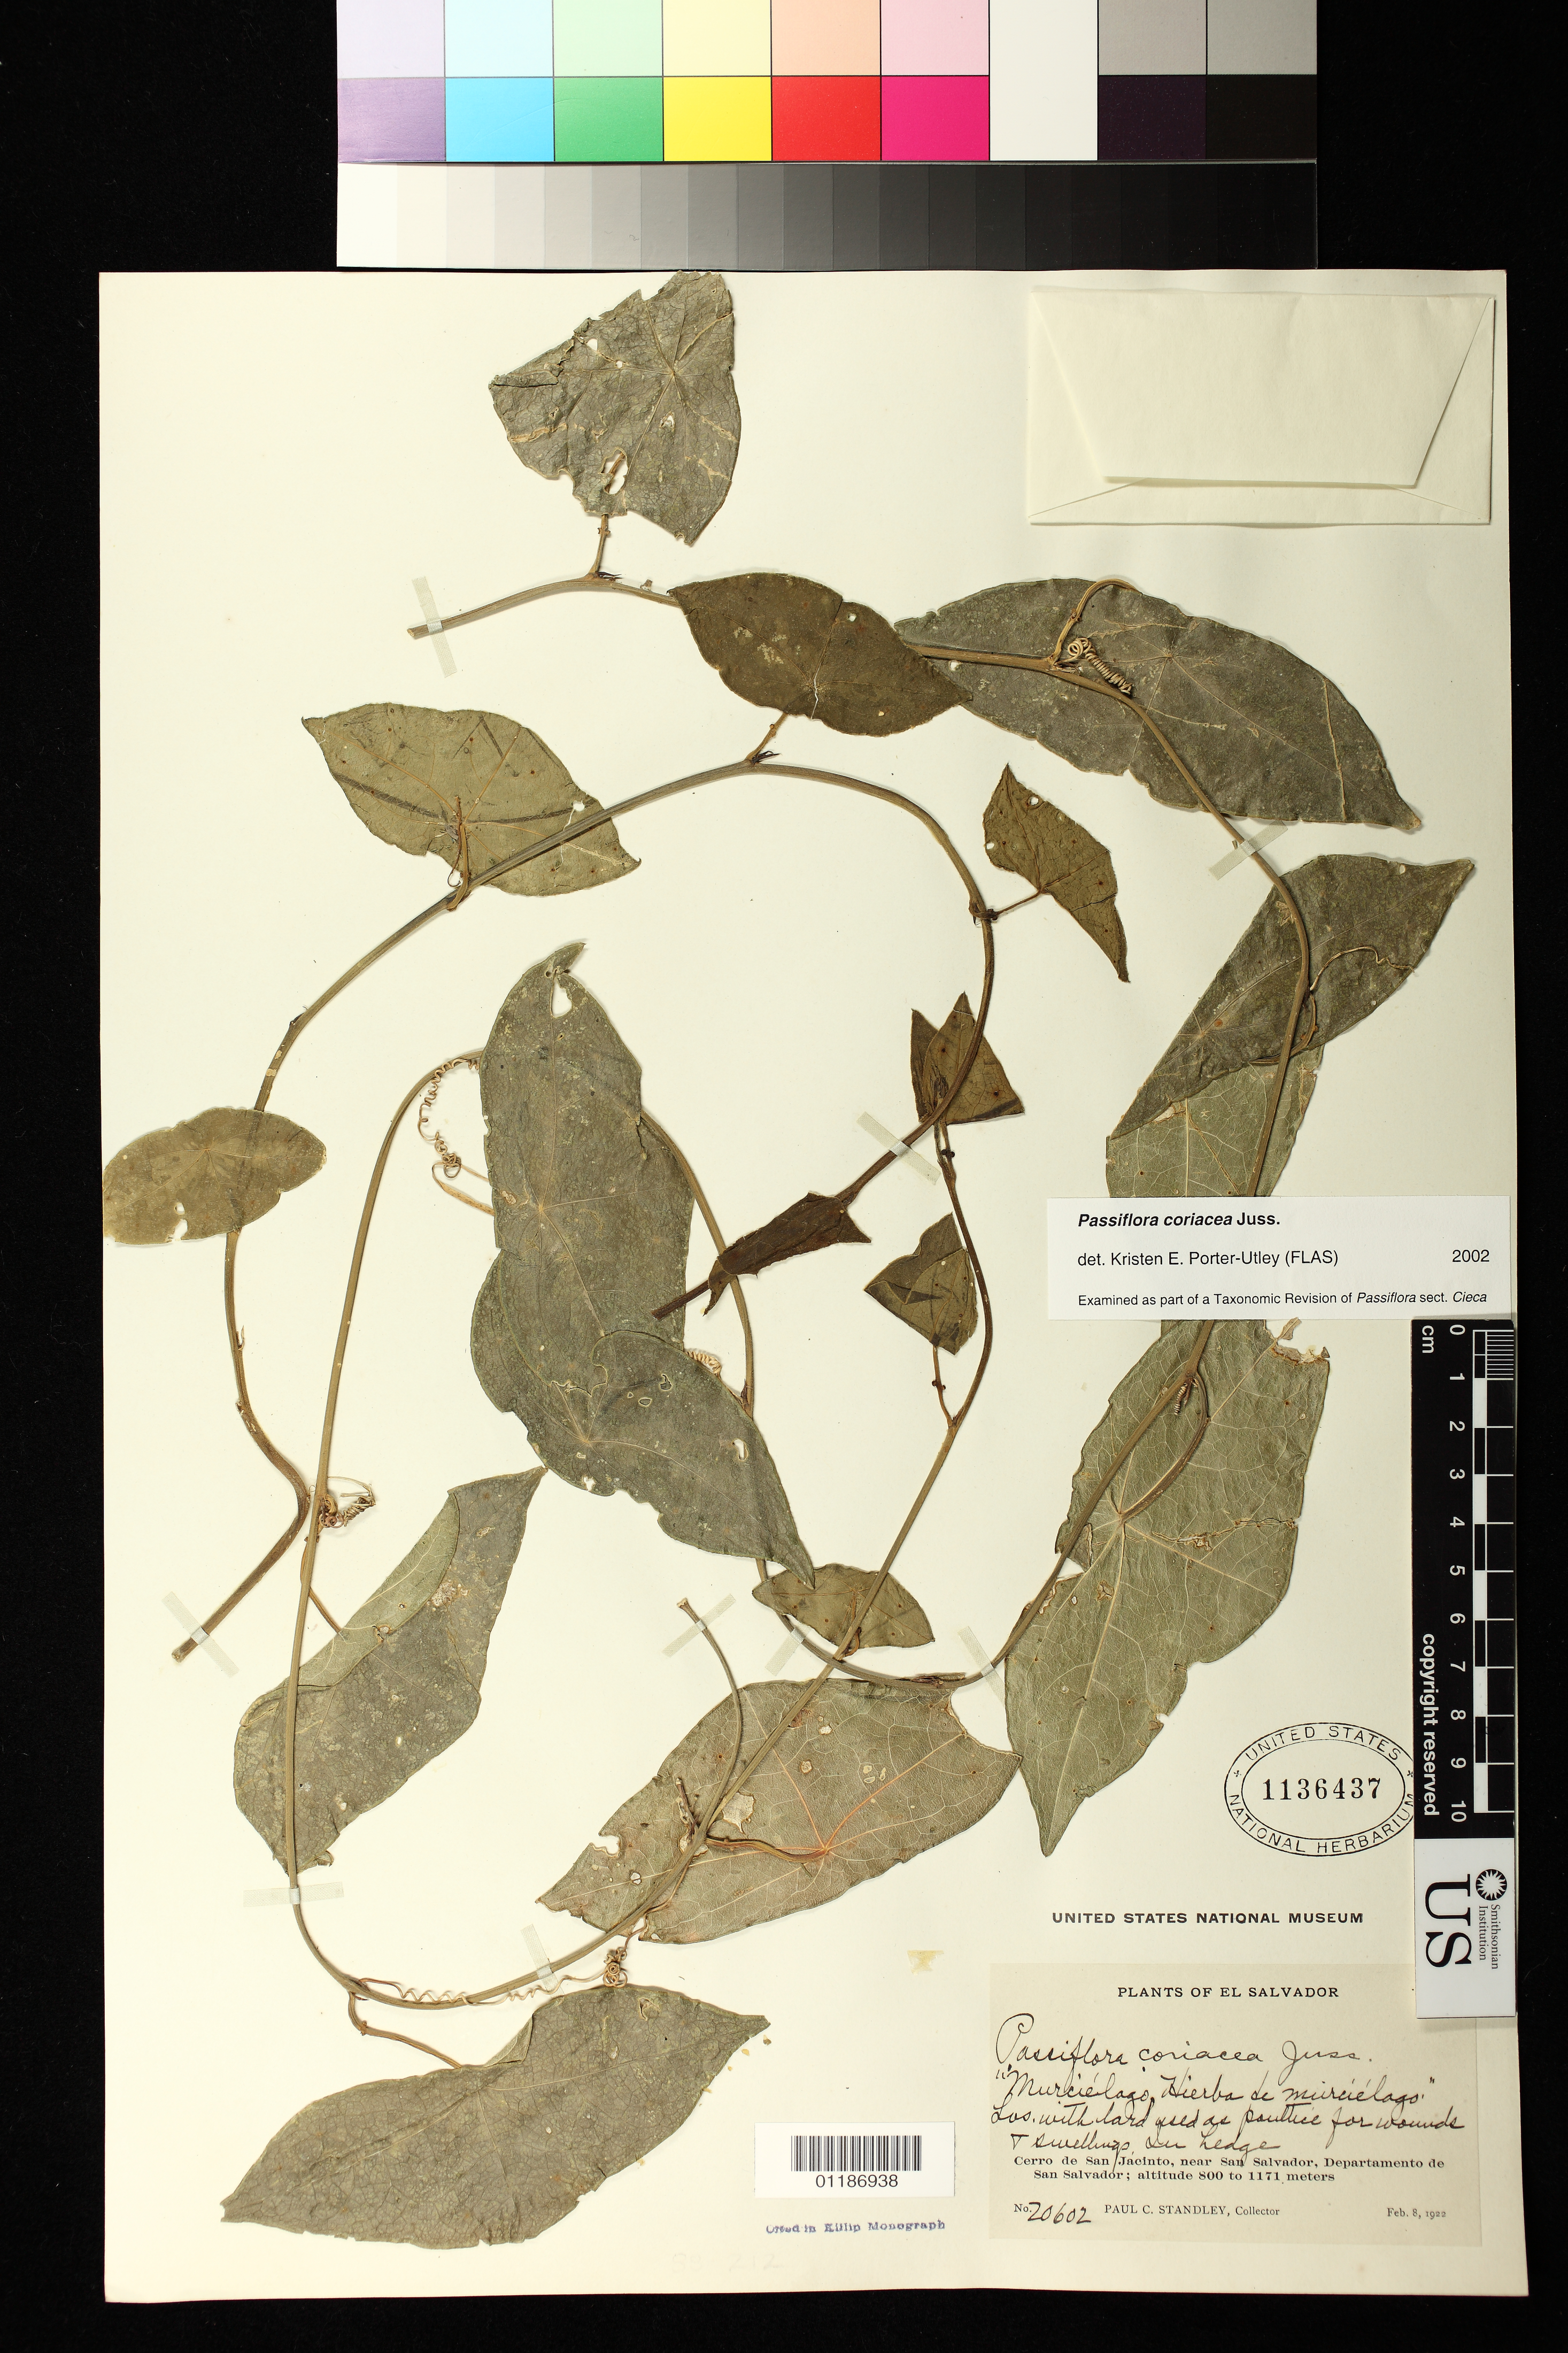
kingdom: Plantae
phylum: Tracheophyta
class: Magnoliopsida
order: Malpighiales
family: Passifloraceae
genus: Passiflora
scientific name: Passiflora coriacea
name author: A. Juss.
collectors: P. C. Standley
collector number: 20602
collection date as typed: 08 Feb 1922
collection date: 1922-02-08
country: El Salvador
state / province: San Salvador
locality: Cerro de San Jacinto, near San Salvador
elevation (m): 800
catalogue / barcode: US 1136437